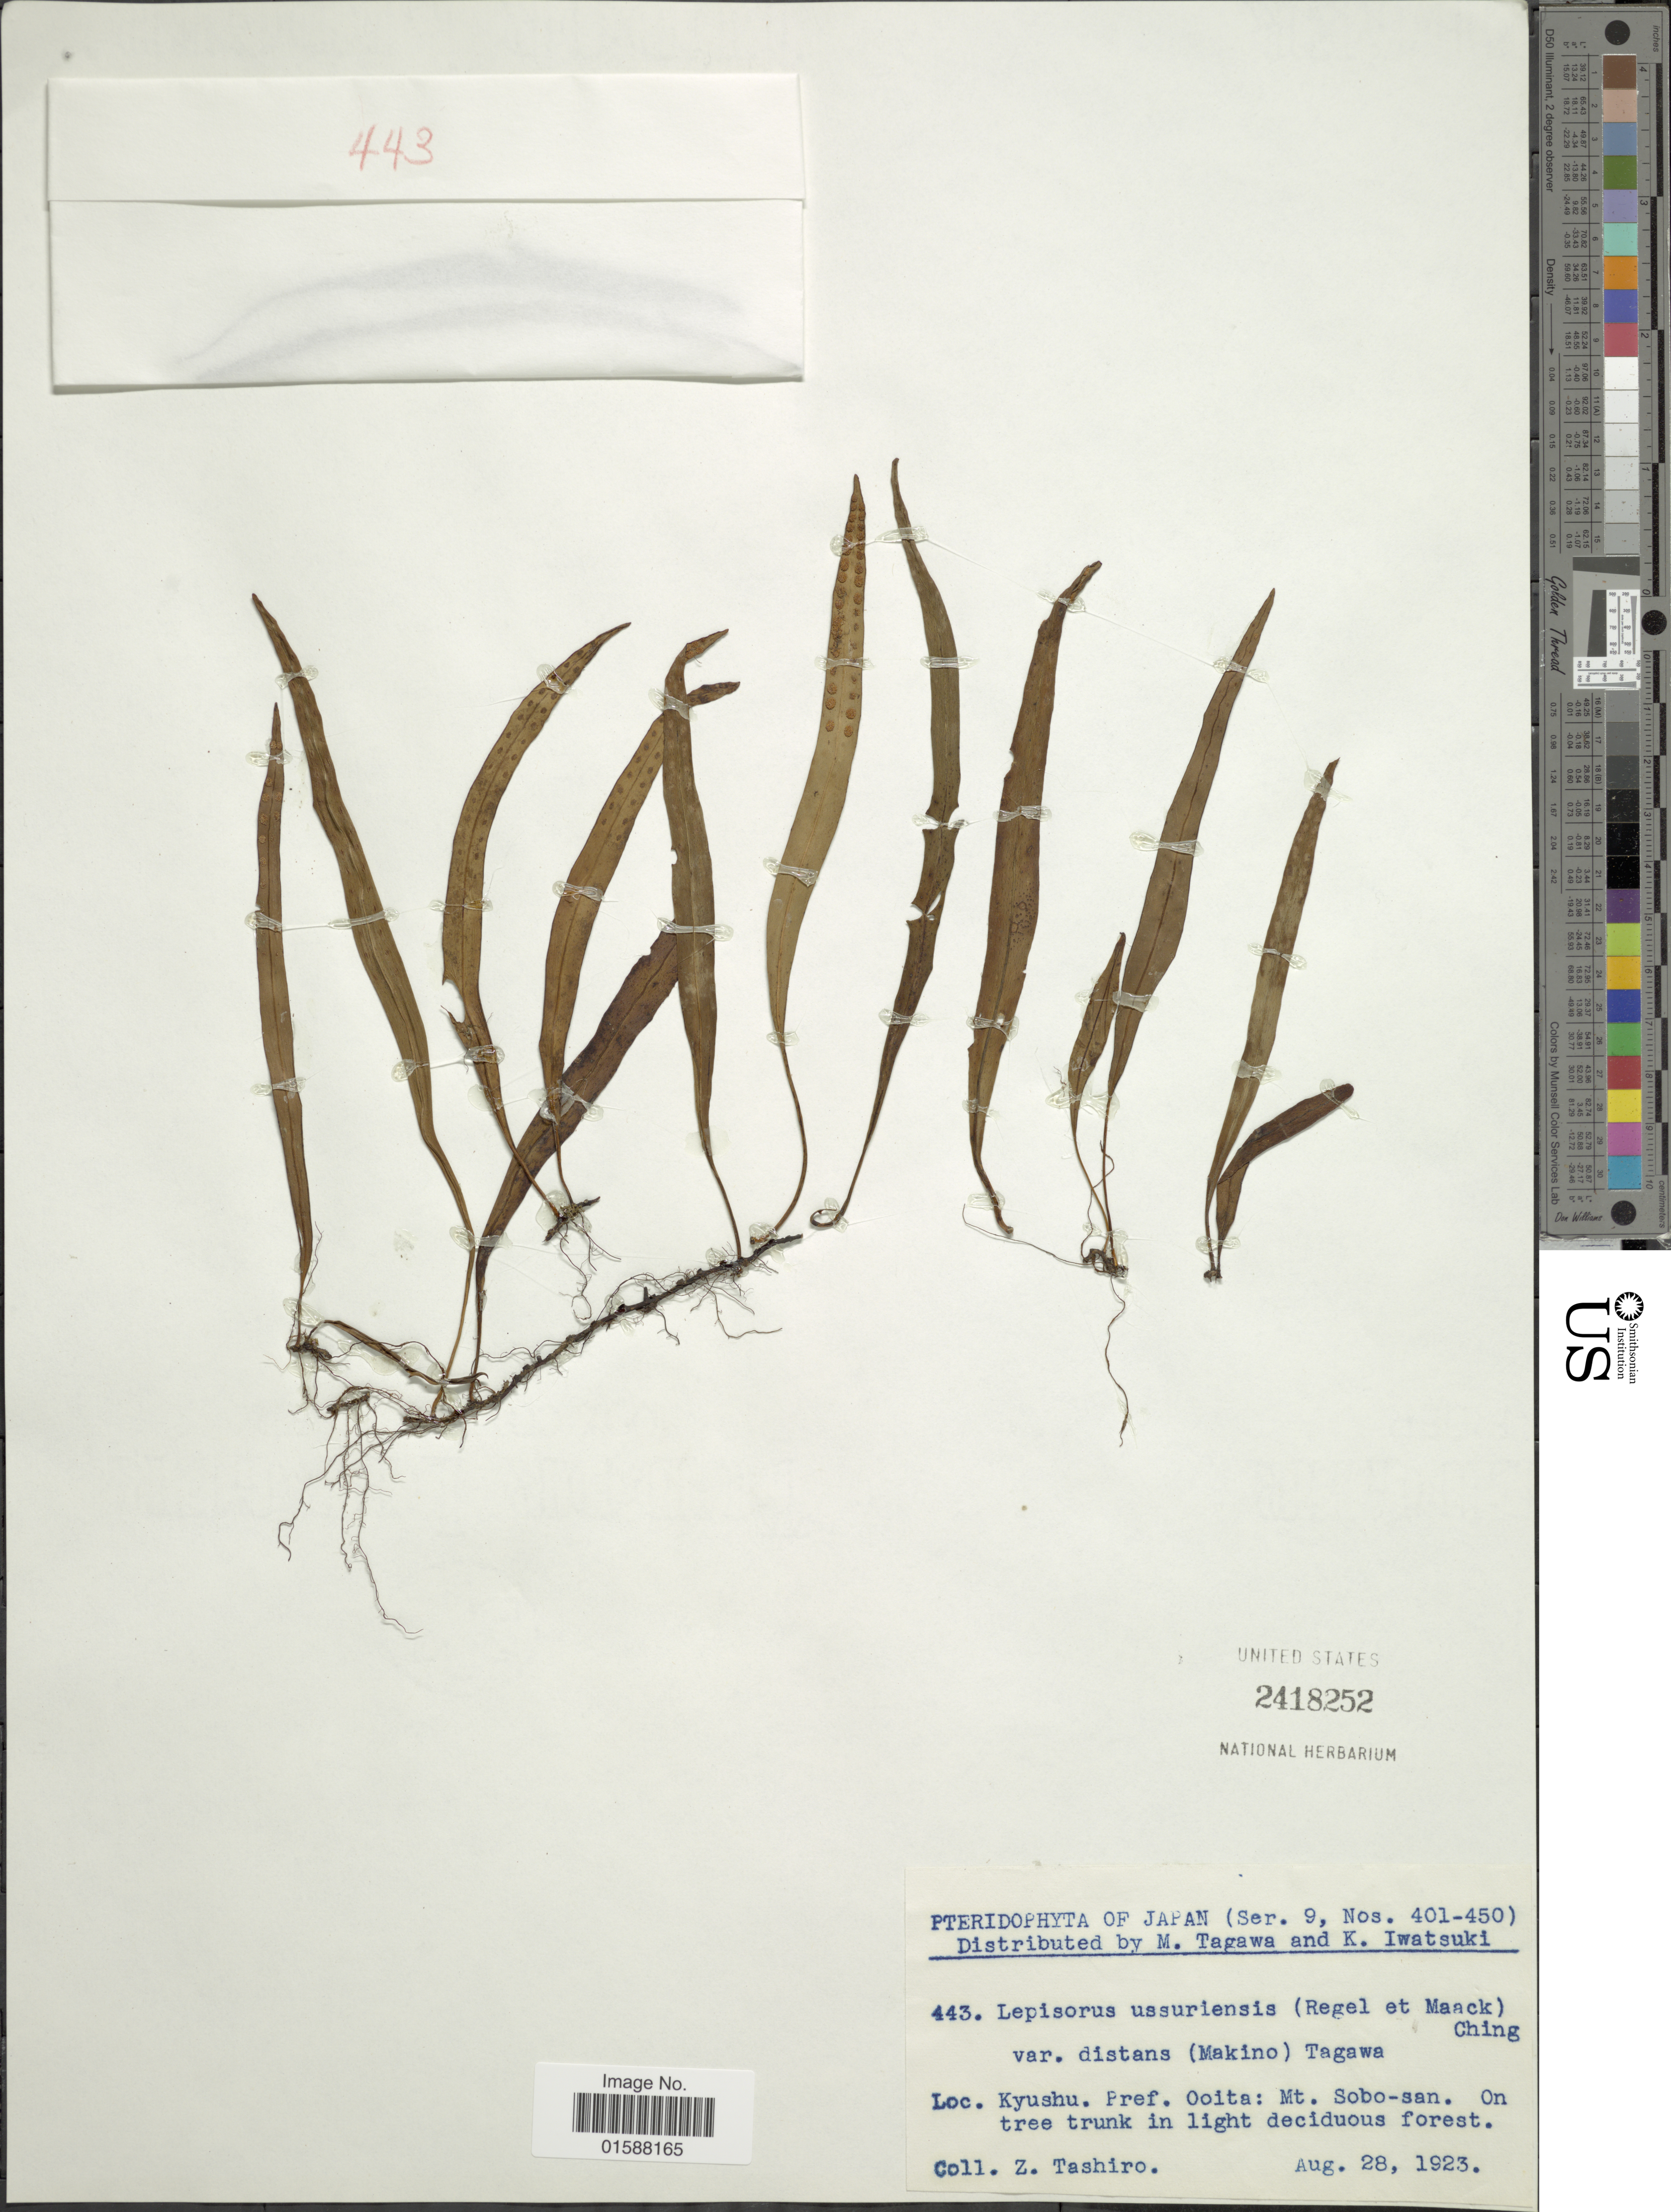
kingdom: Plantae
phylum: Tracheophyta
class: Polypodiopsida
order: Polypodiales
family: Polypodiaceae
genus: Lepisorus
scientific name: Lepisorus ussuriensis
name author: (Regel & Mack.) Ching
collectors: Z. Tashiro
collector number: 443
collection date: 1923-08-28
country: Japan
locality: Kyushu. Pref. Ooita: Mt. Sobo-san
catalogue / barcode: US 2418252